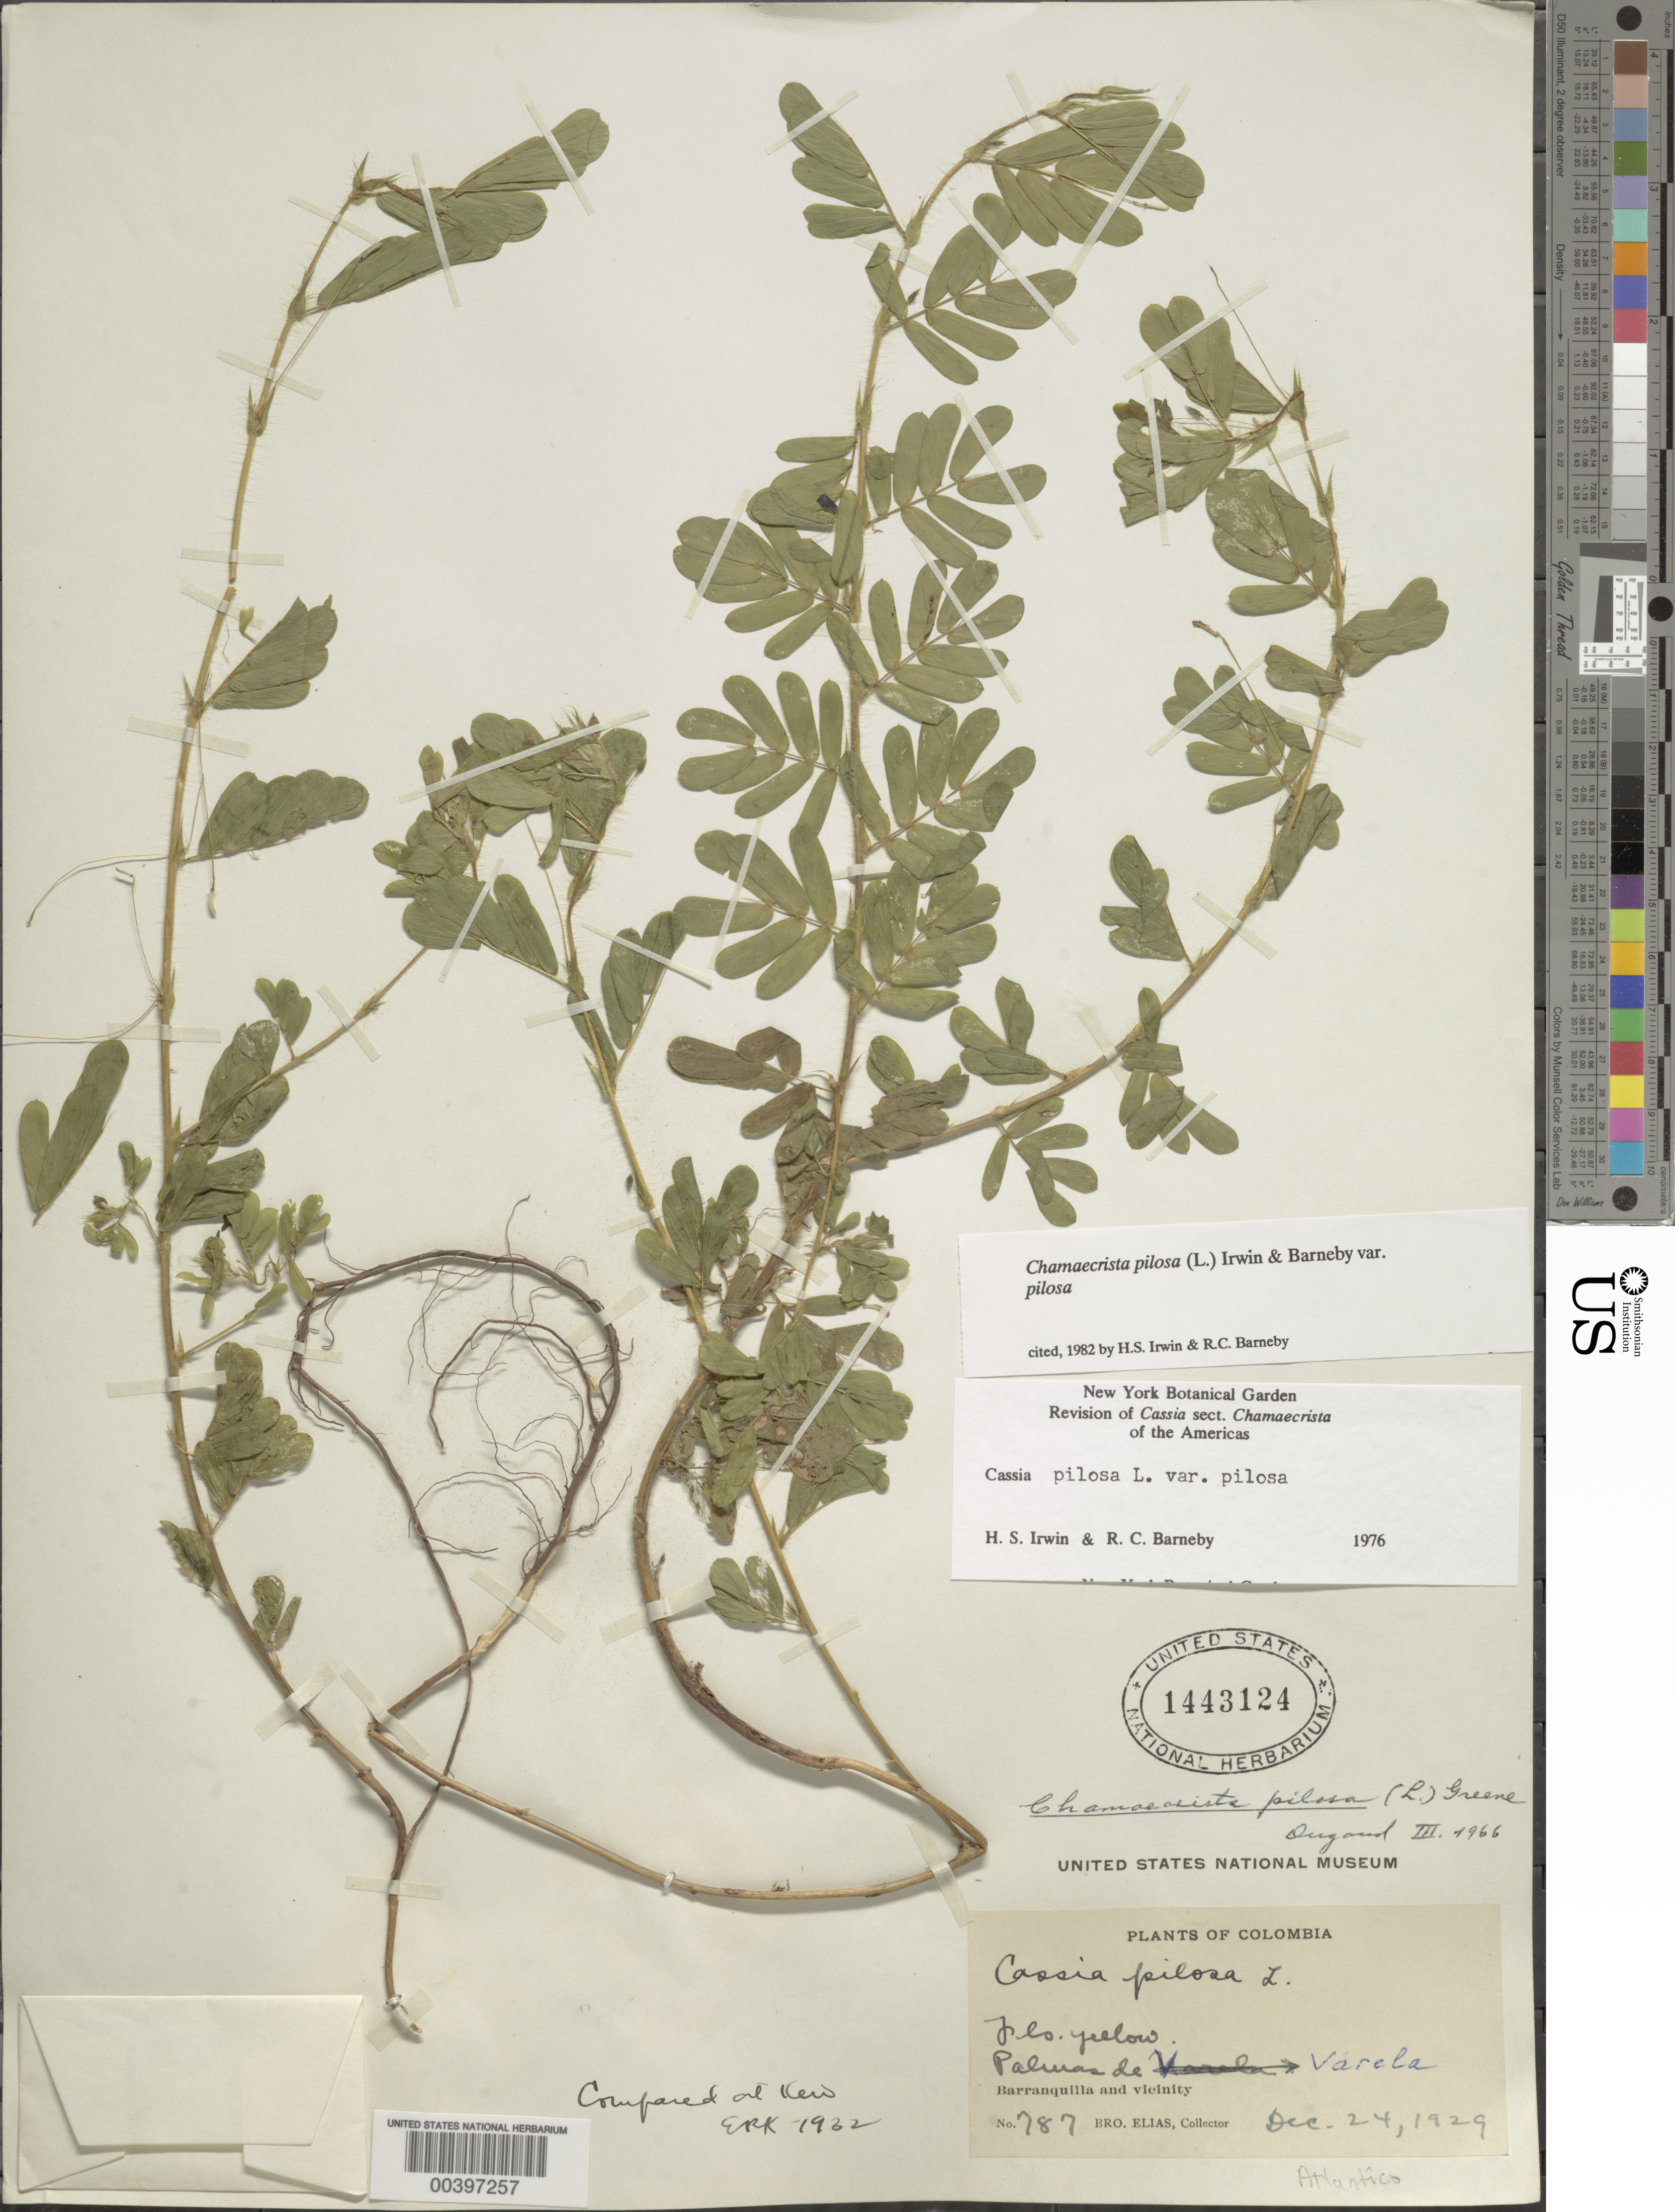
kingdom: Plantae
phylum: Tracheophyta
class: Magnoliopsida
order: Fabales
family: Fabaceae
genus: Chamaecrista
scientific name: Chamaecrista pilosa var. pilosa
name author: (L.) Greene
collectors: Bro. Elias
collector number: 787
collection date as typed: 24 Dec 1929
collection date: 1929-12-24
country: Colombia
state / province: Atlántico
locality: Palmar de Varela; Barranquilla and vicinity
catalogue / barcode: US 1443124